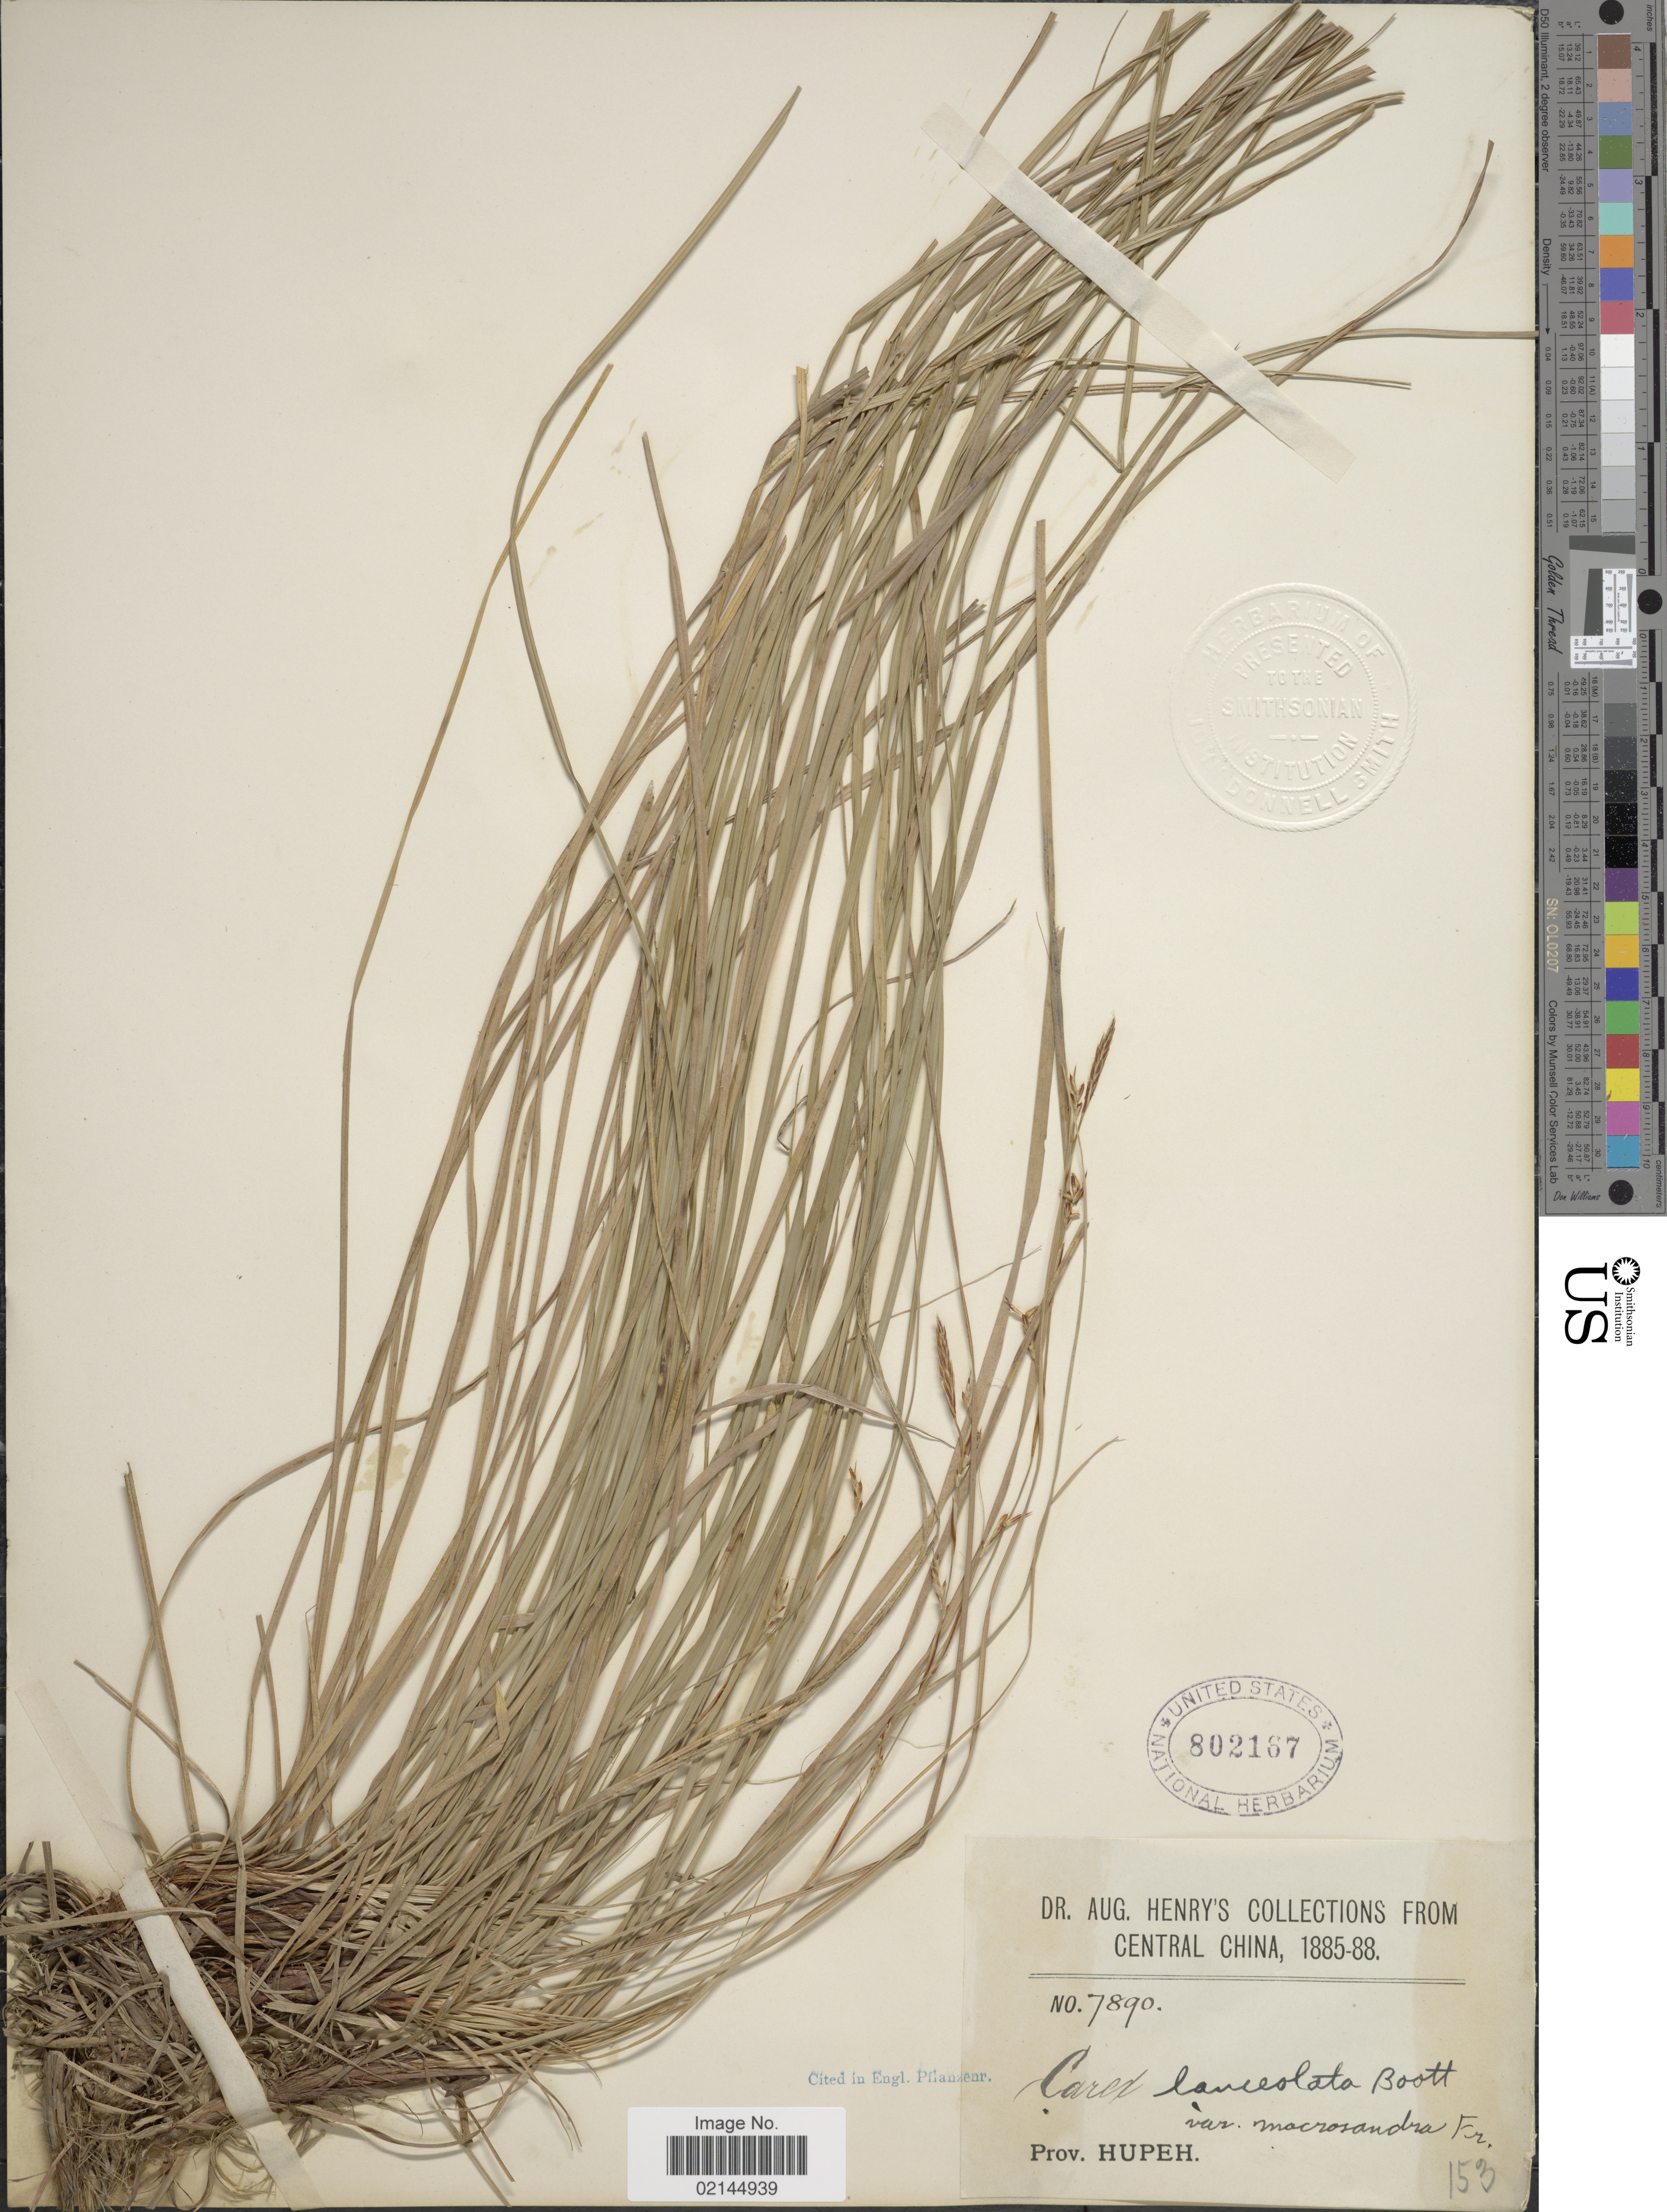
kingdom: Plantae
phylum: Tracheophyta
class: Liliopsida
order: Poales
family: Cyperaceae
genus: Carex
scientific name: Carex lanceolata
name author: Boott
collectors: A. Henry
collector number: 7890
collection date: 1885/1888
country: China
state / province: Hubei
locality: Central China. Prov. Hupeh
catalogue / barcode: US 802167